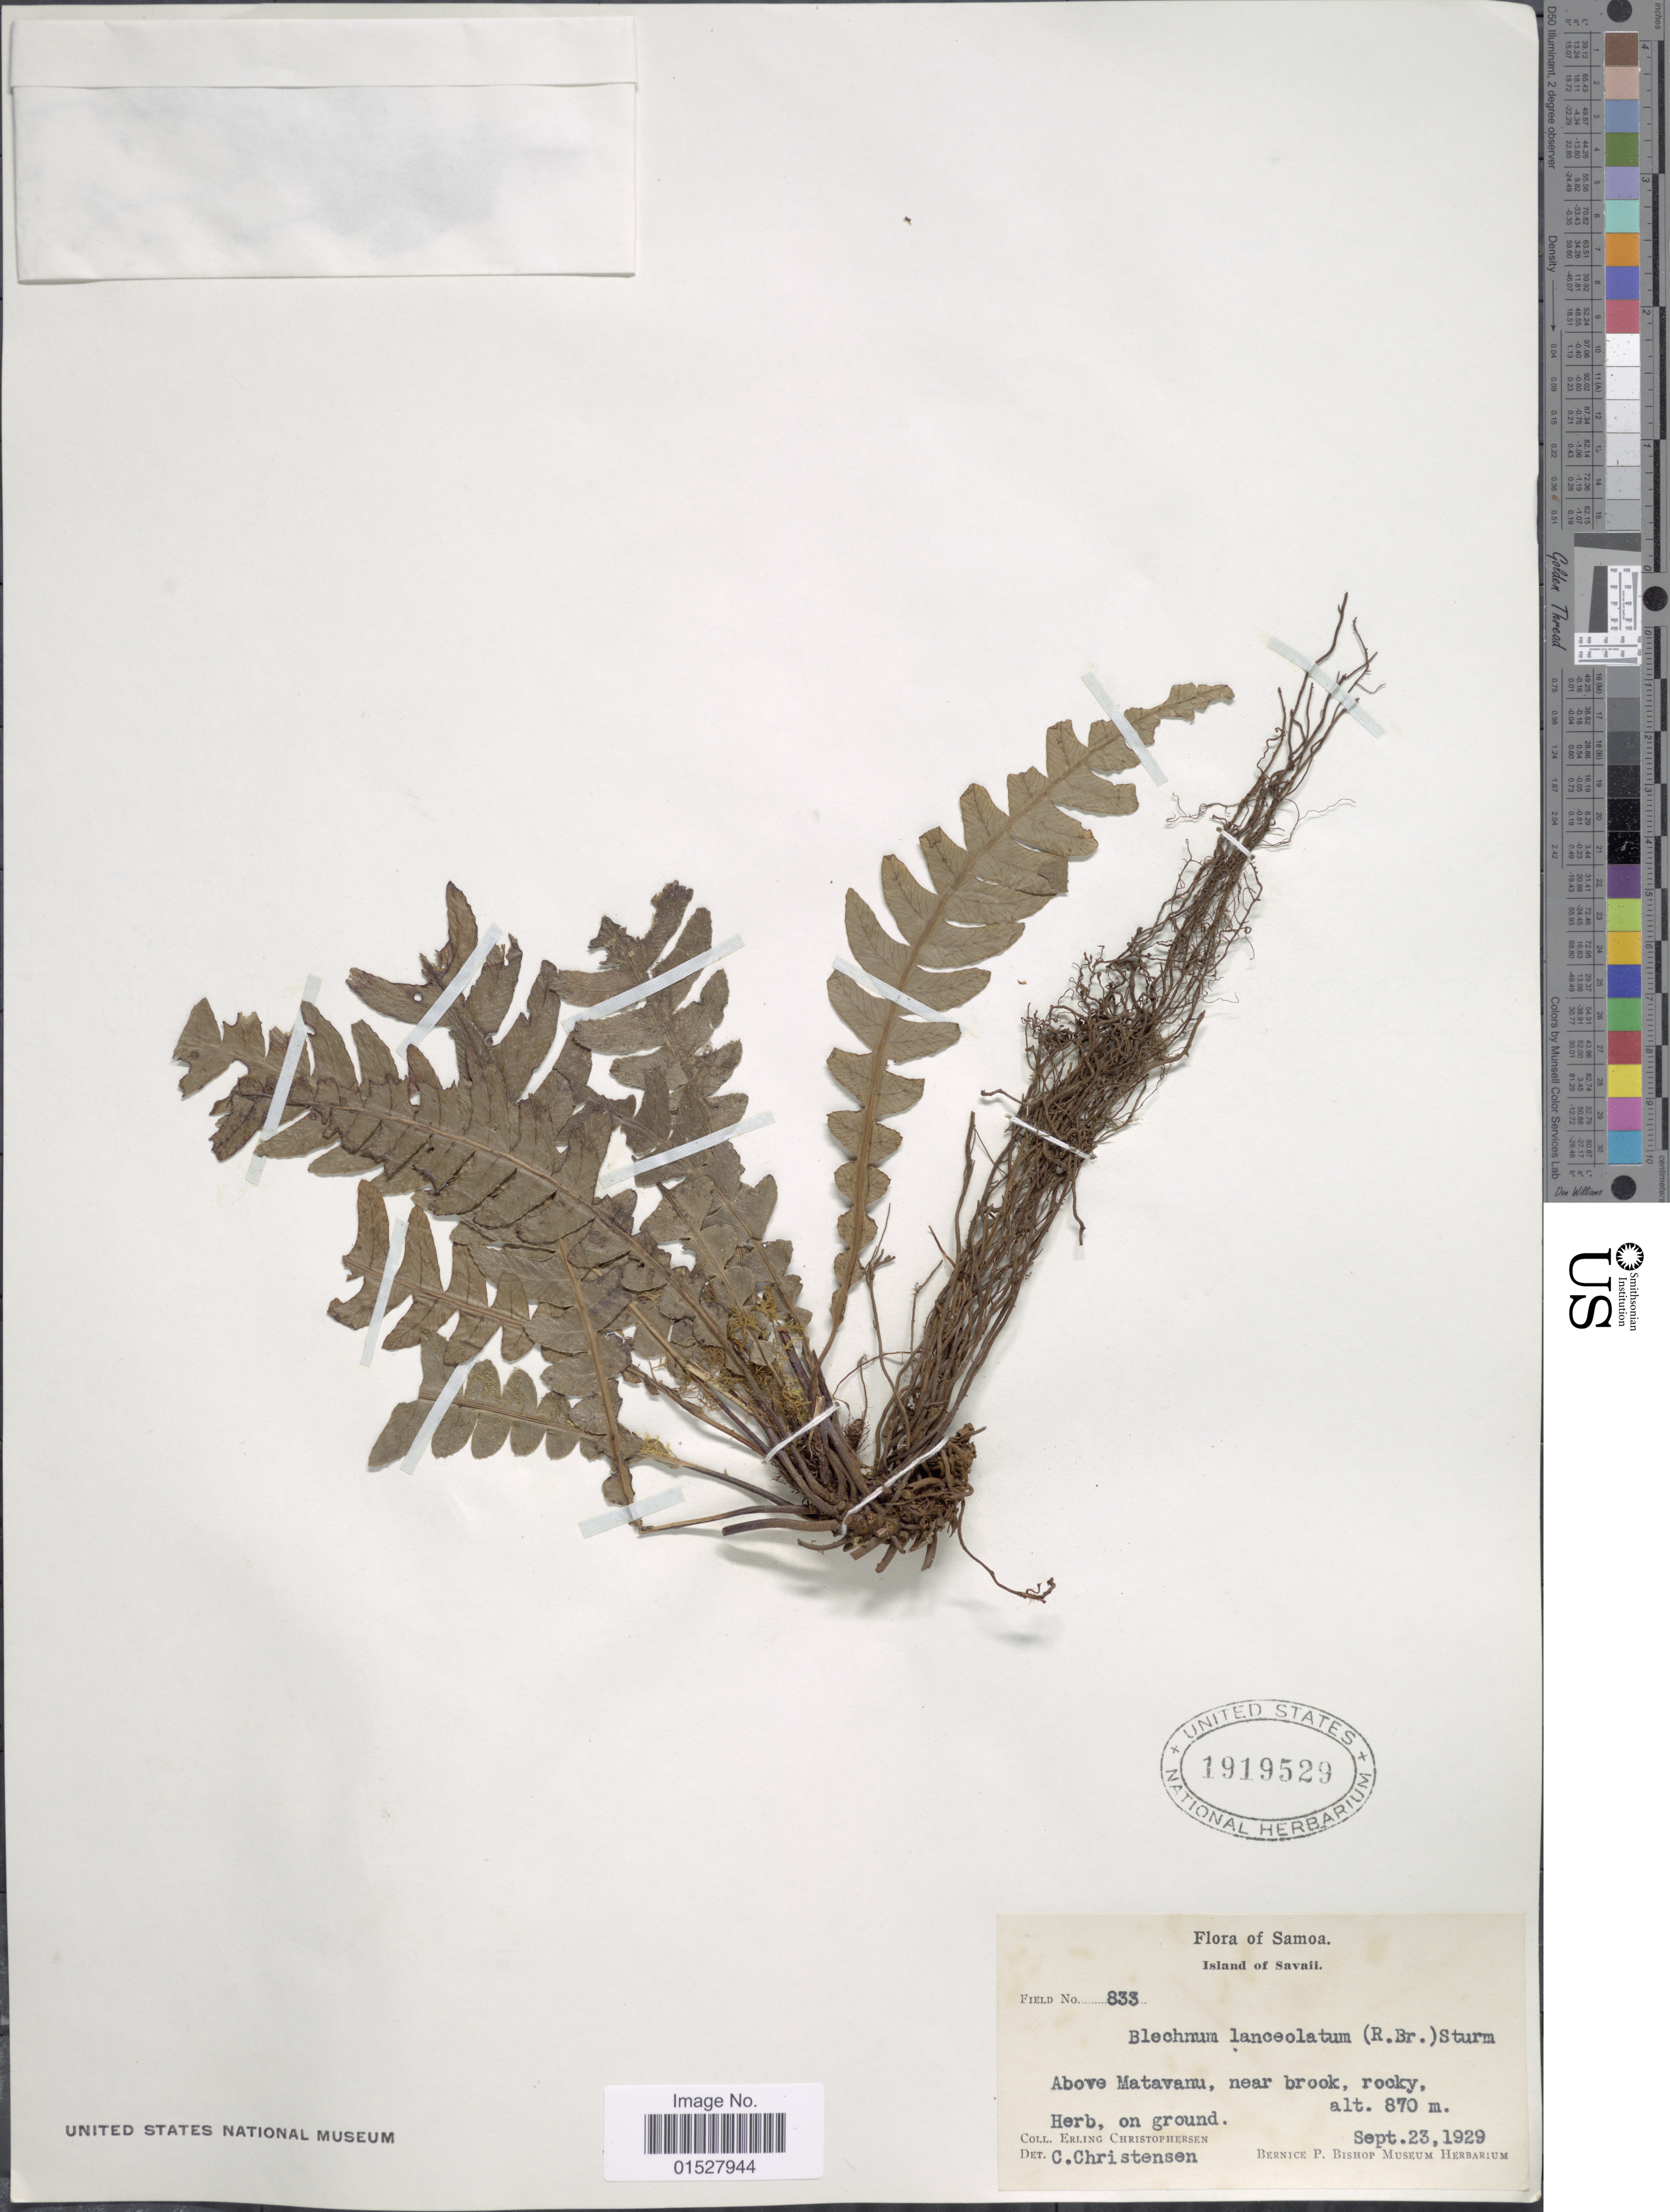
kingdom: Plantae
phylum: Tracheophyta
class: Polypodiopsida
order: Polypodiales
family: Blechnaceae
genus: Blechnum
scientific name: Blechnum lanceolatum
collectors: E. Christophersen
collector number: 833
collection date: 1929-09-23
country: Samoa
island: Savai'i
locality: Island of Savaii, above Matavanu, near brook, rocky.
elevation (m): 870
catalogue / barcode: US 1919529